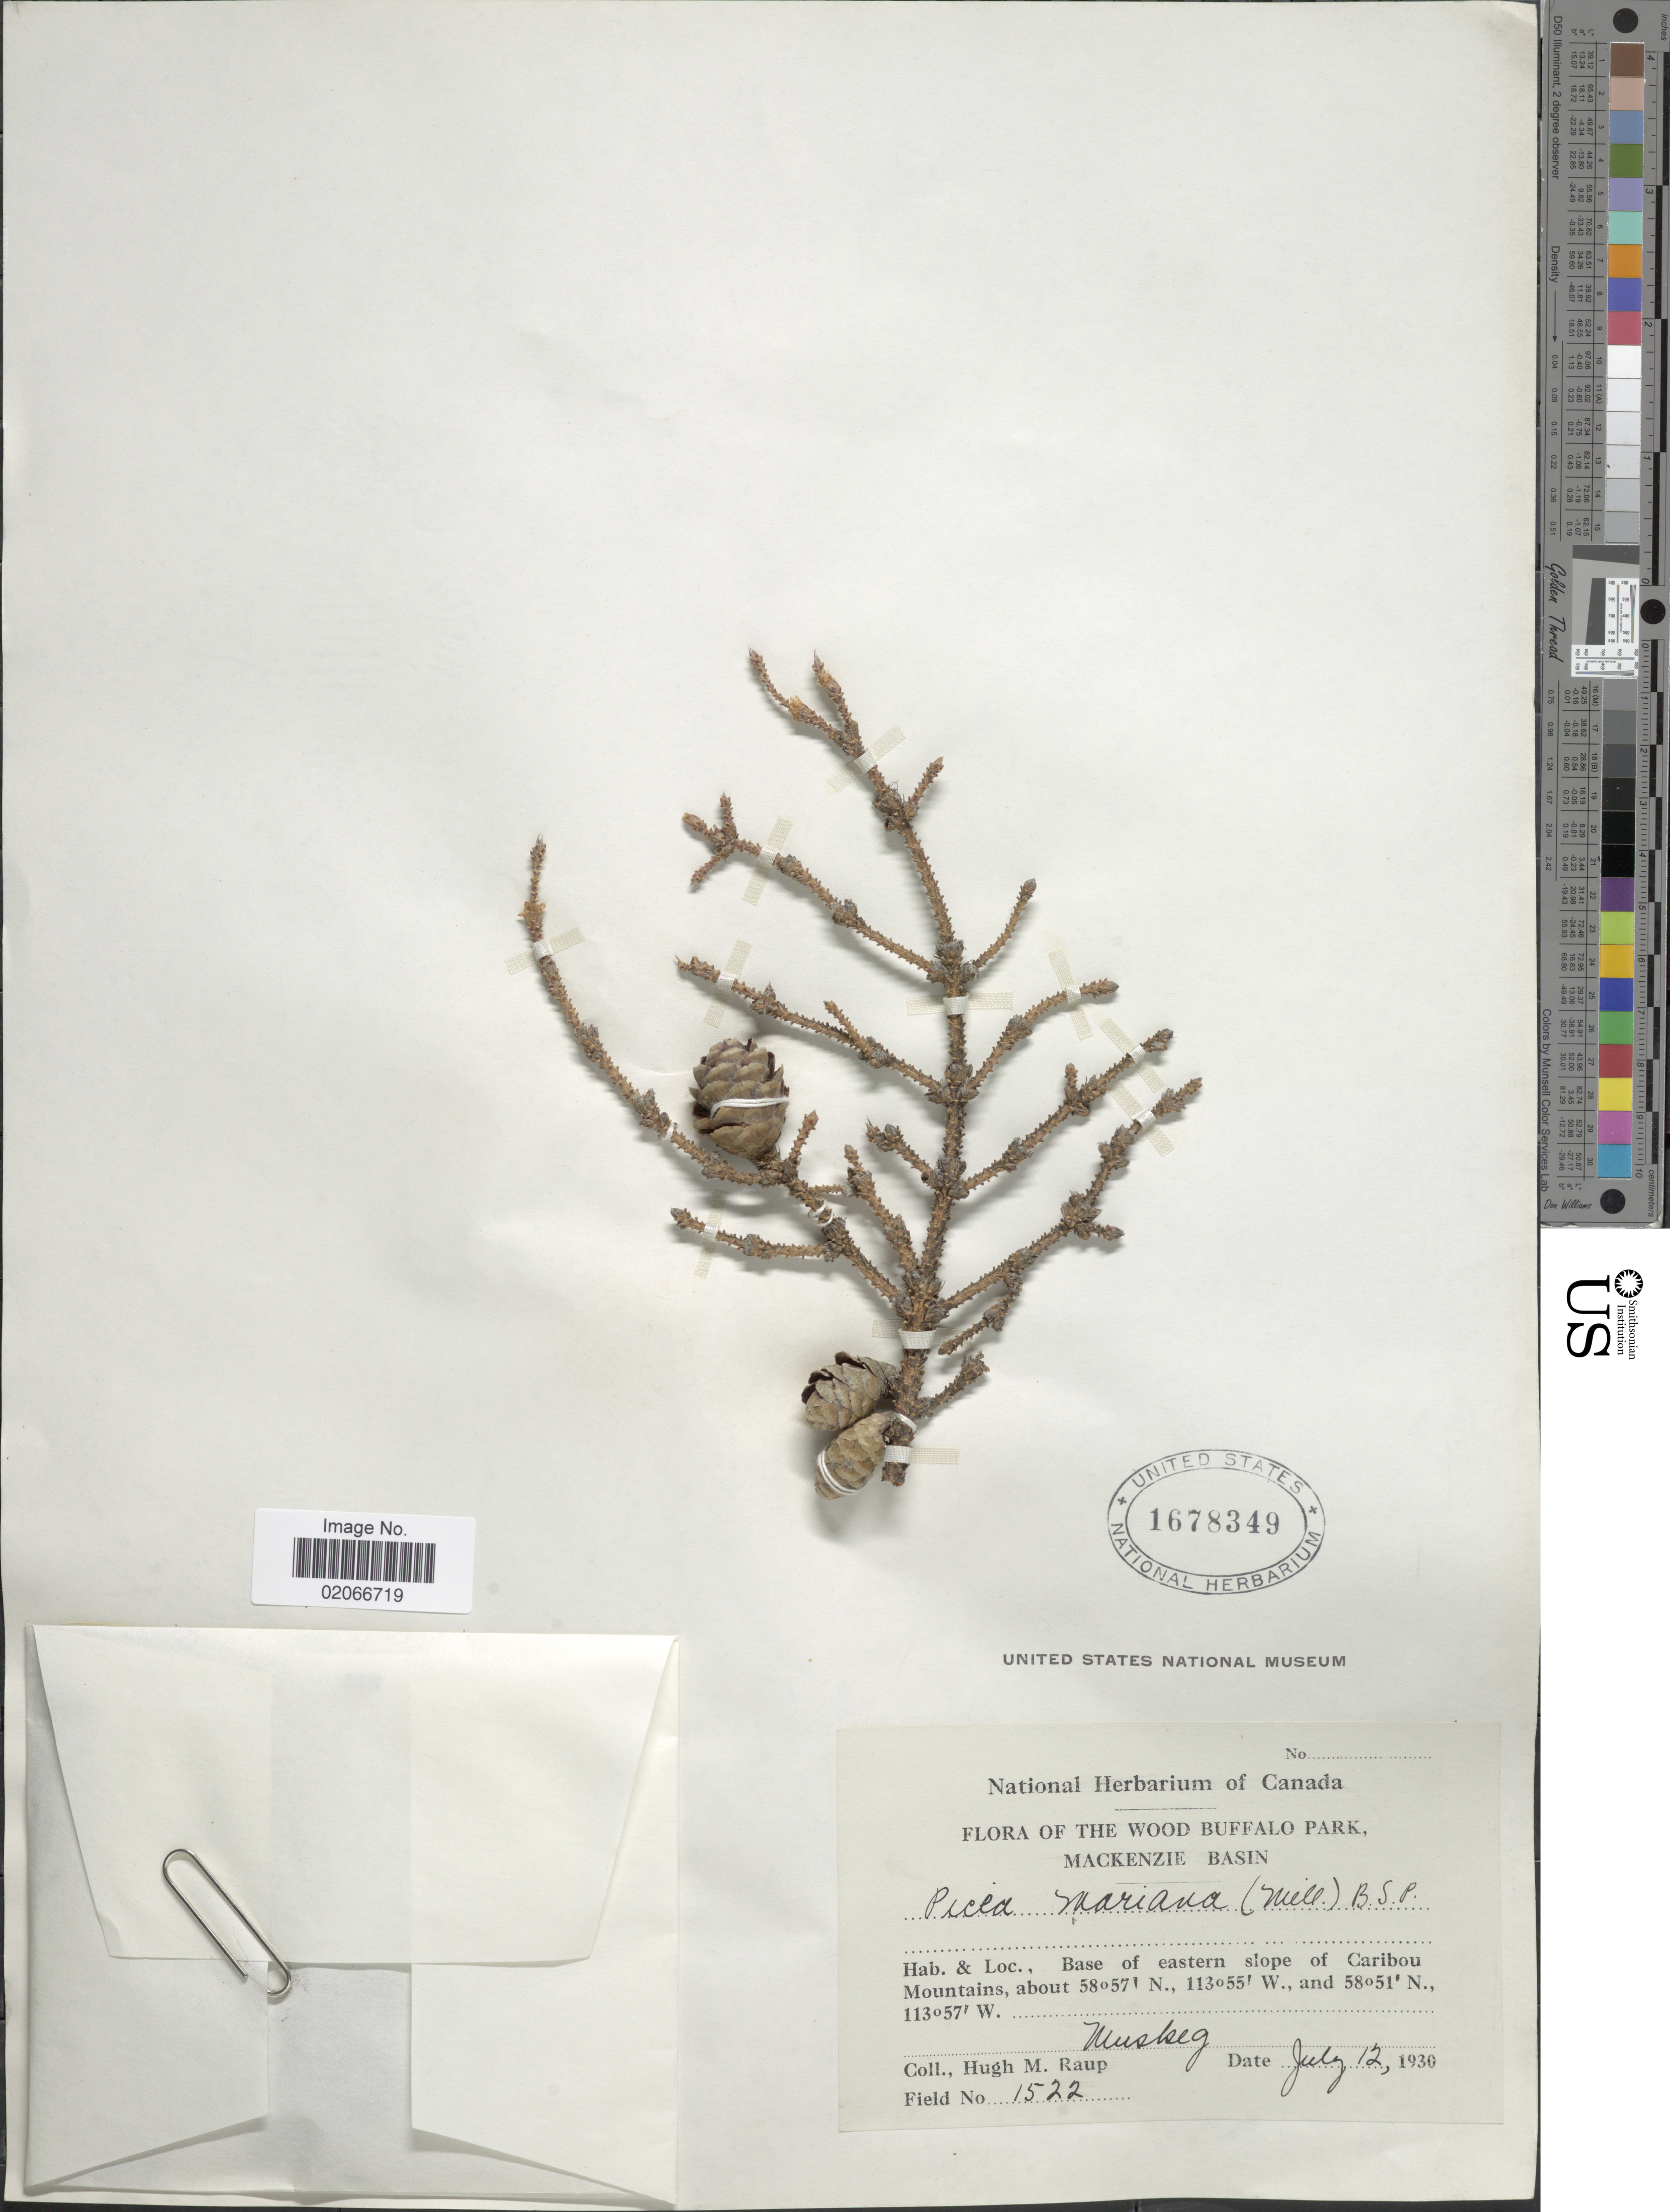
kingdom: Plantae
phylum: Tracheophyta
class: Pinopsida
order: Pinales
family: Pinaceae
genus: Picea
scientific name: Picea mariana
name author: (Mill.) Britton, Stearns & Poggenb.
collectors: H. Raup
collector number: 1522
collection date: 1930-07-12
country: Canada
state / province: Alberta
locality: Wood Buffalo Park, Mackenzie Basin, base of eastern slope of Caribou Mountains, Muskeg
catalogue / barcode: US 1678349